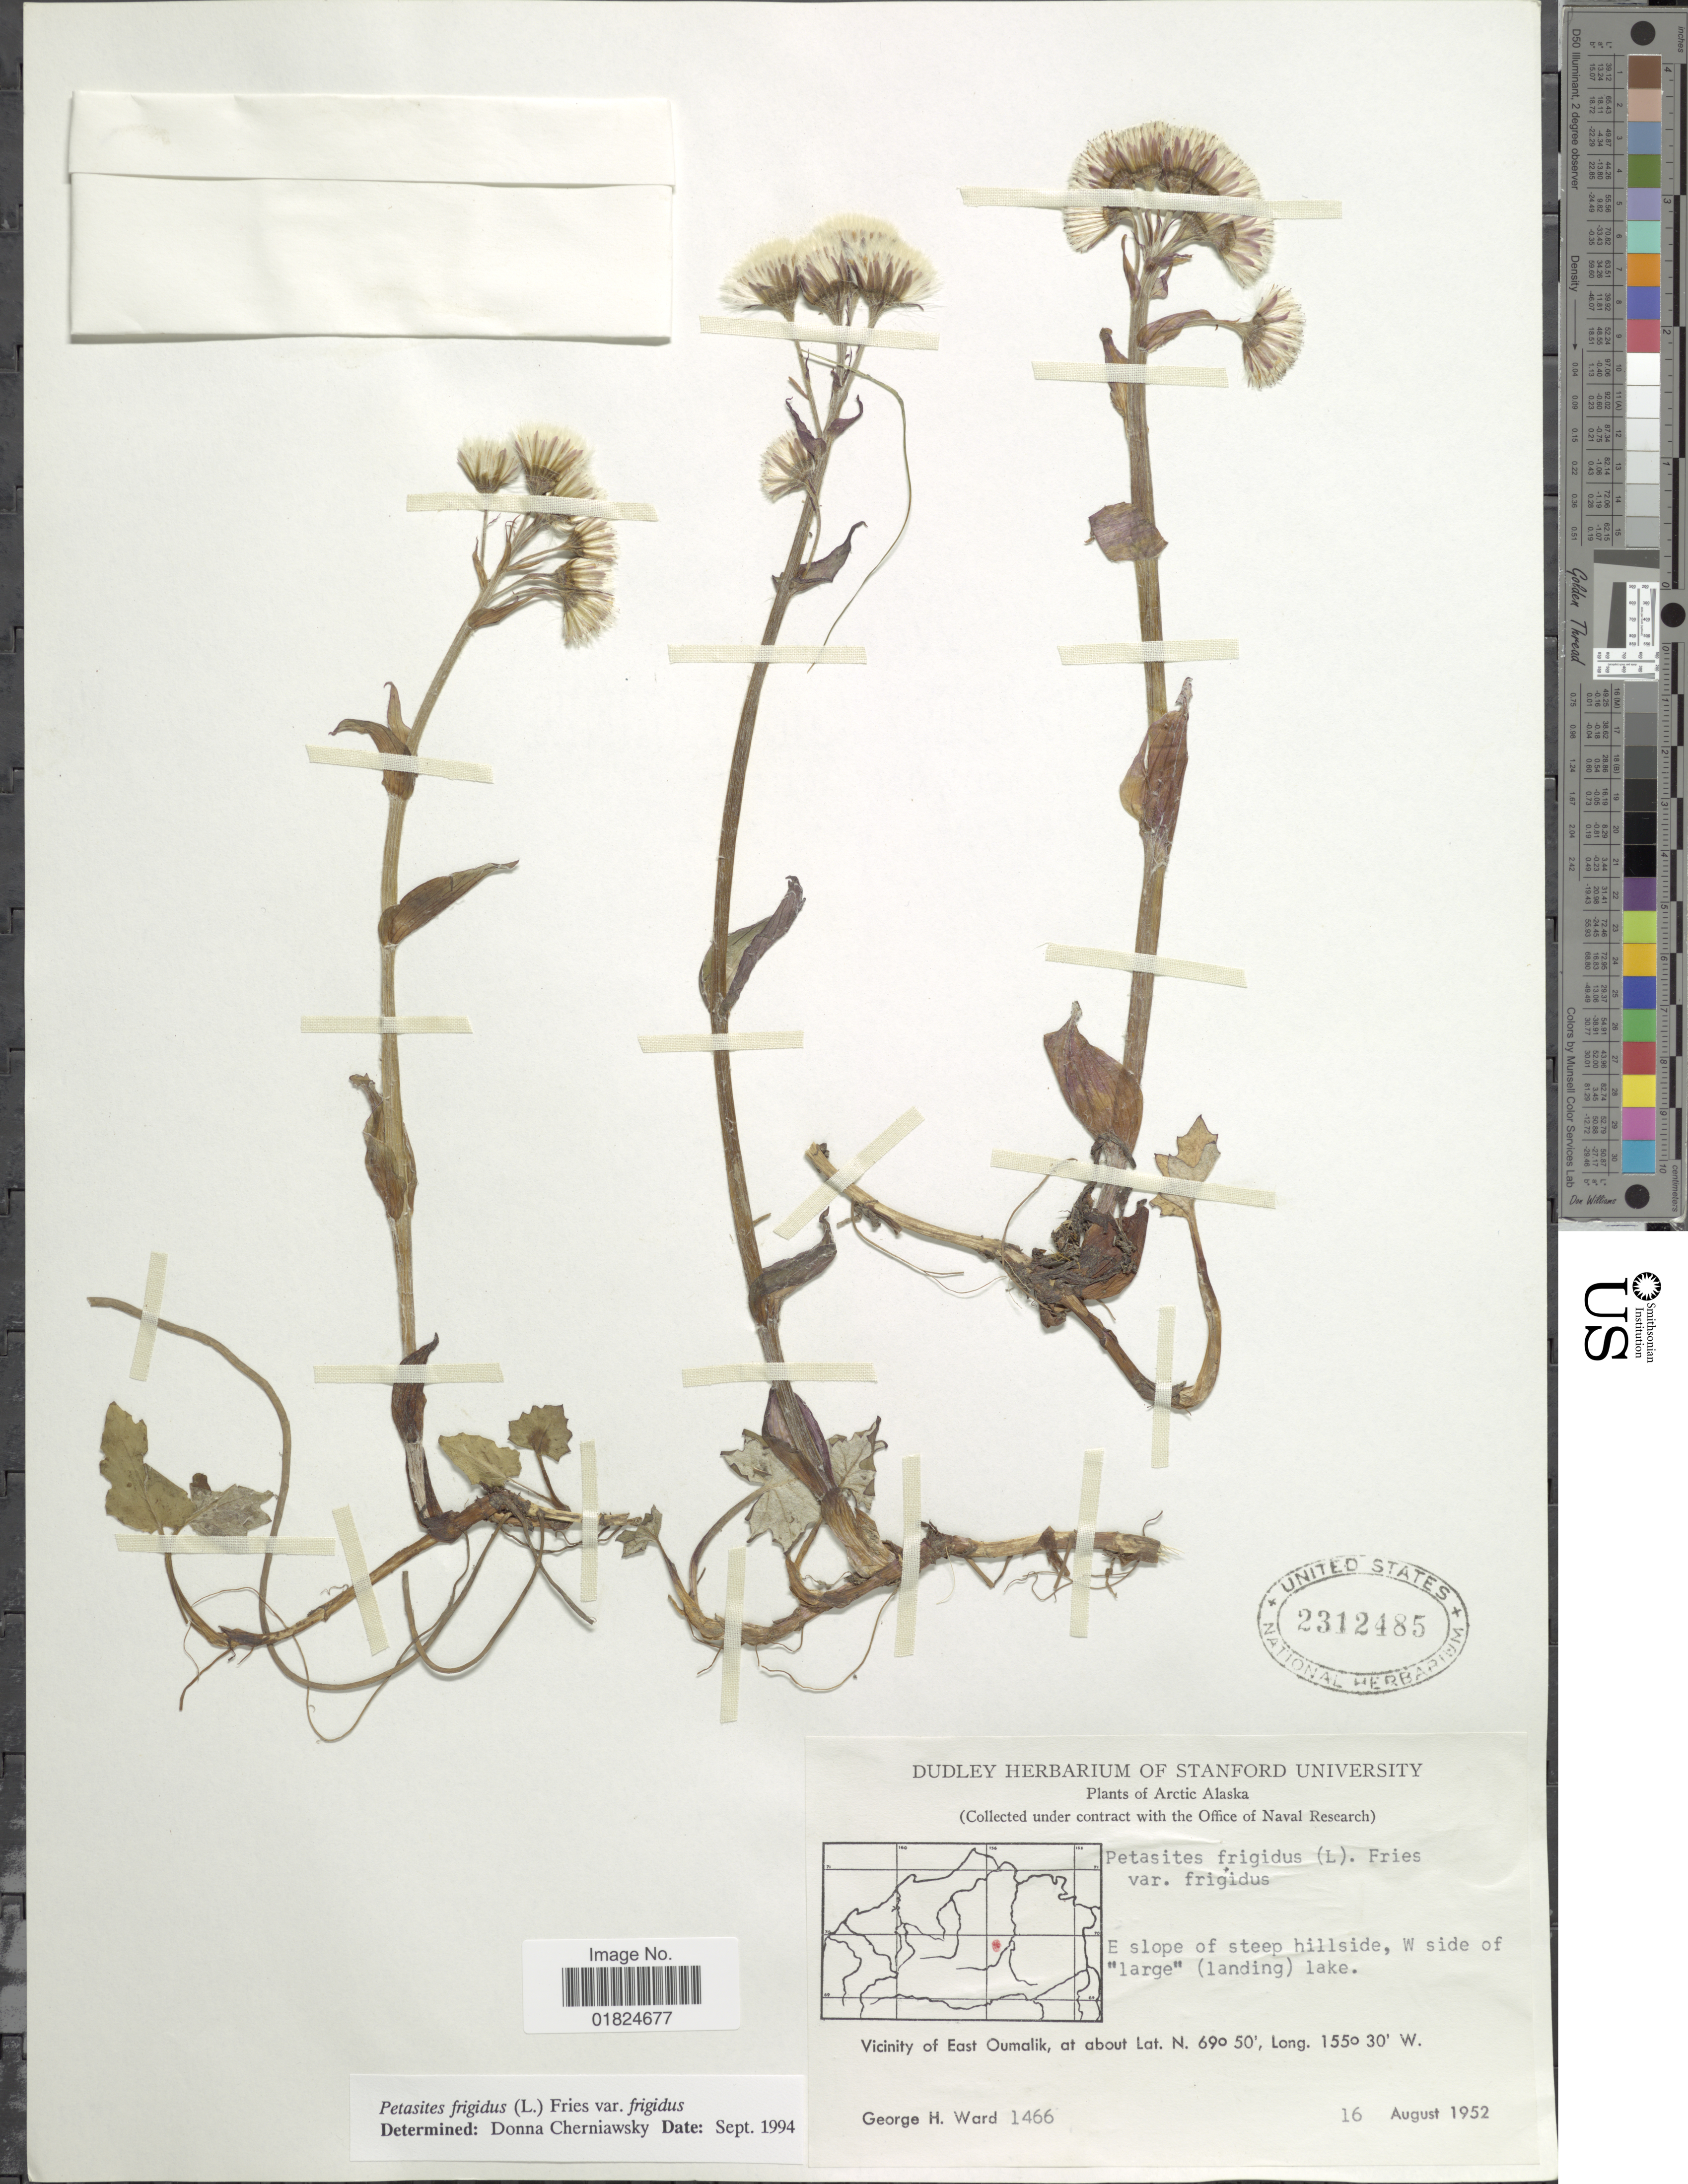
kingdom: Plantae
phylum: Tracheophyta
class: Magnoliopsida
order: Asterales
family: Asteraceae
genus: Petasites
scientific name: Petasites frigidus var. frigidus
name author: (L.) Fr.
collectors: G. H. Ward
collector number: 1466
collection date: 1952-08-16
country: United States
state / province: Alaska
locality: Arctic Alaska. E slope of steep hillside, W side of "large"(landing) lake.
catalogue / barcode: US 2312485